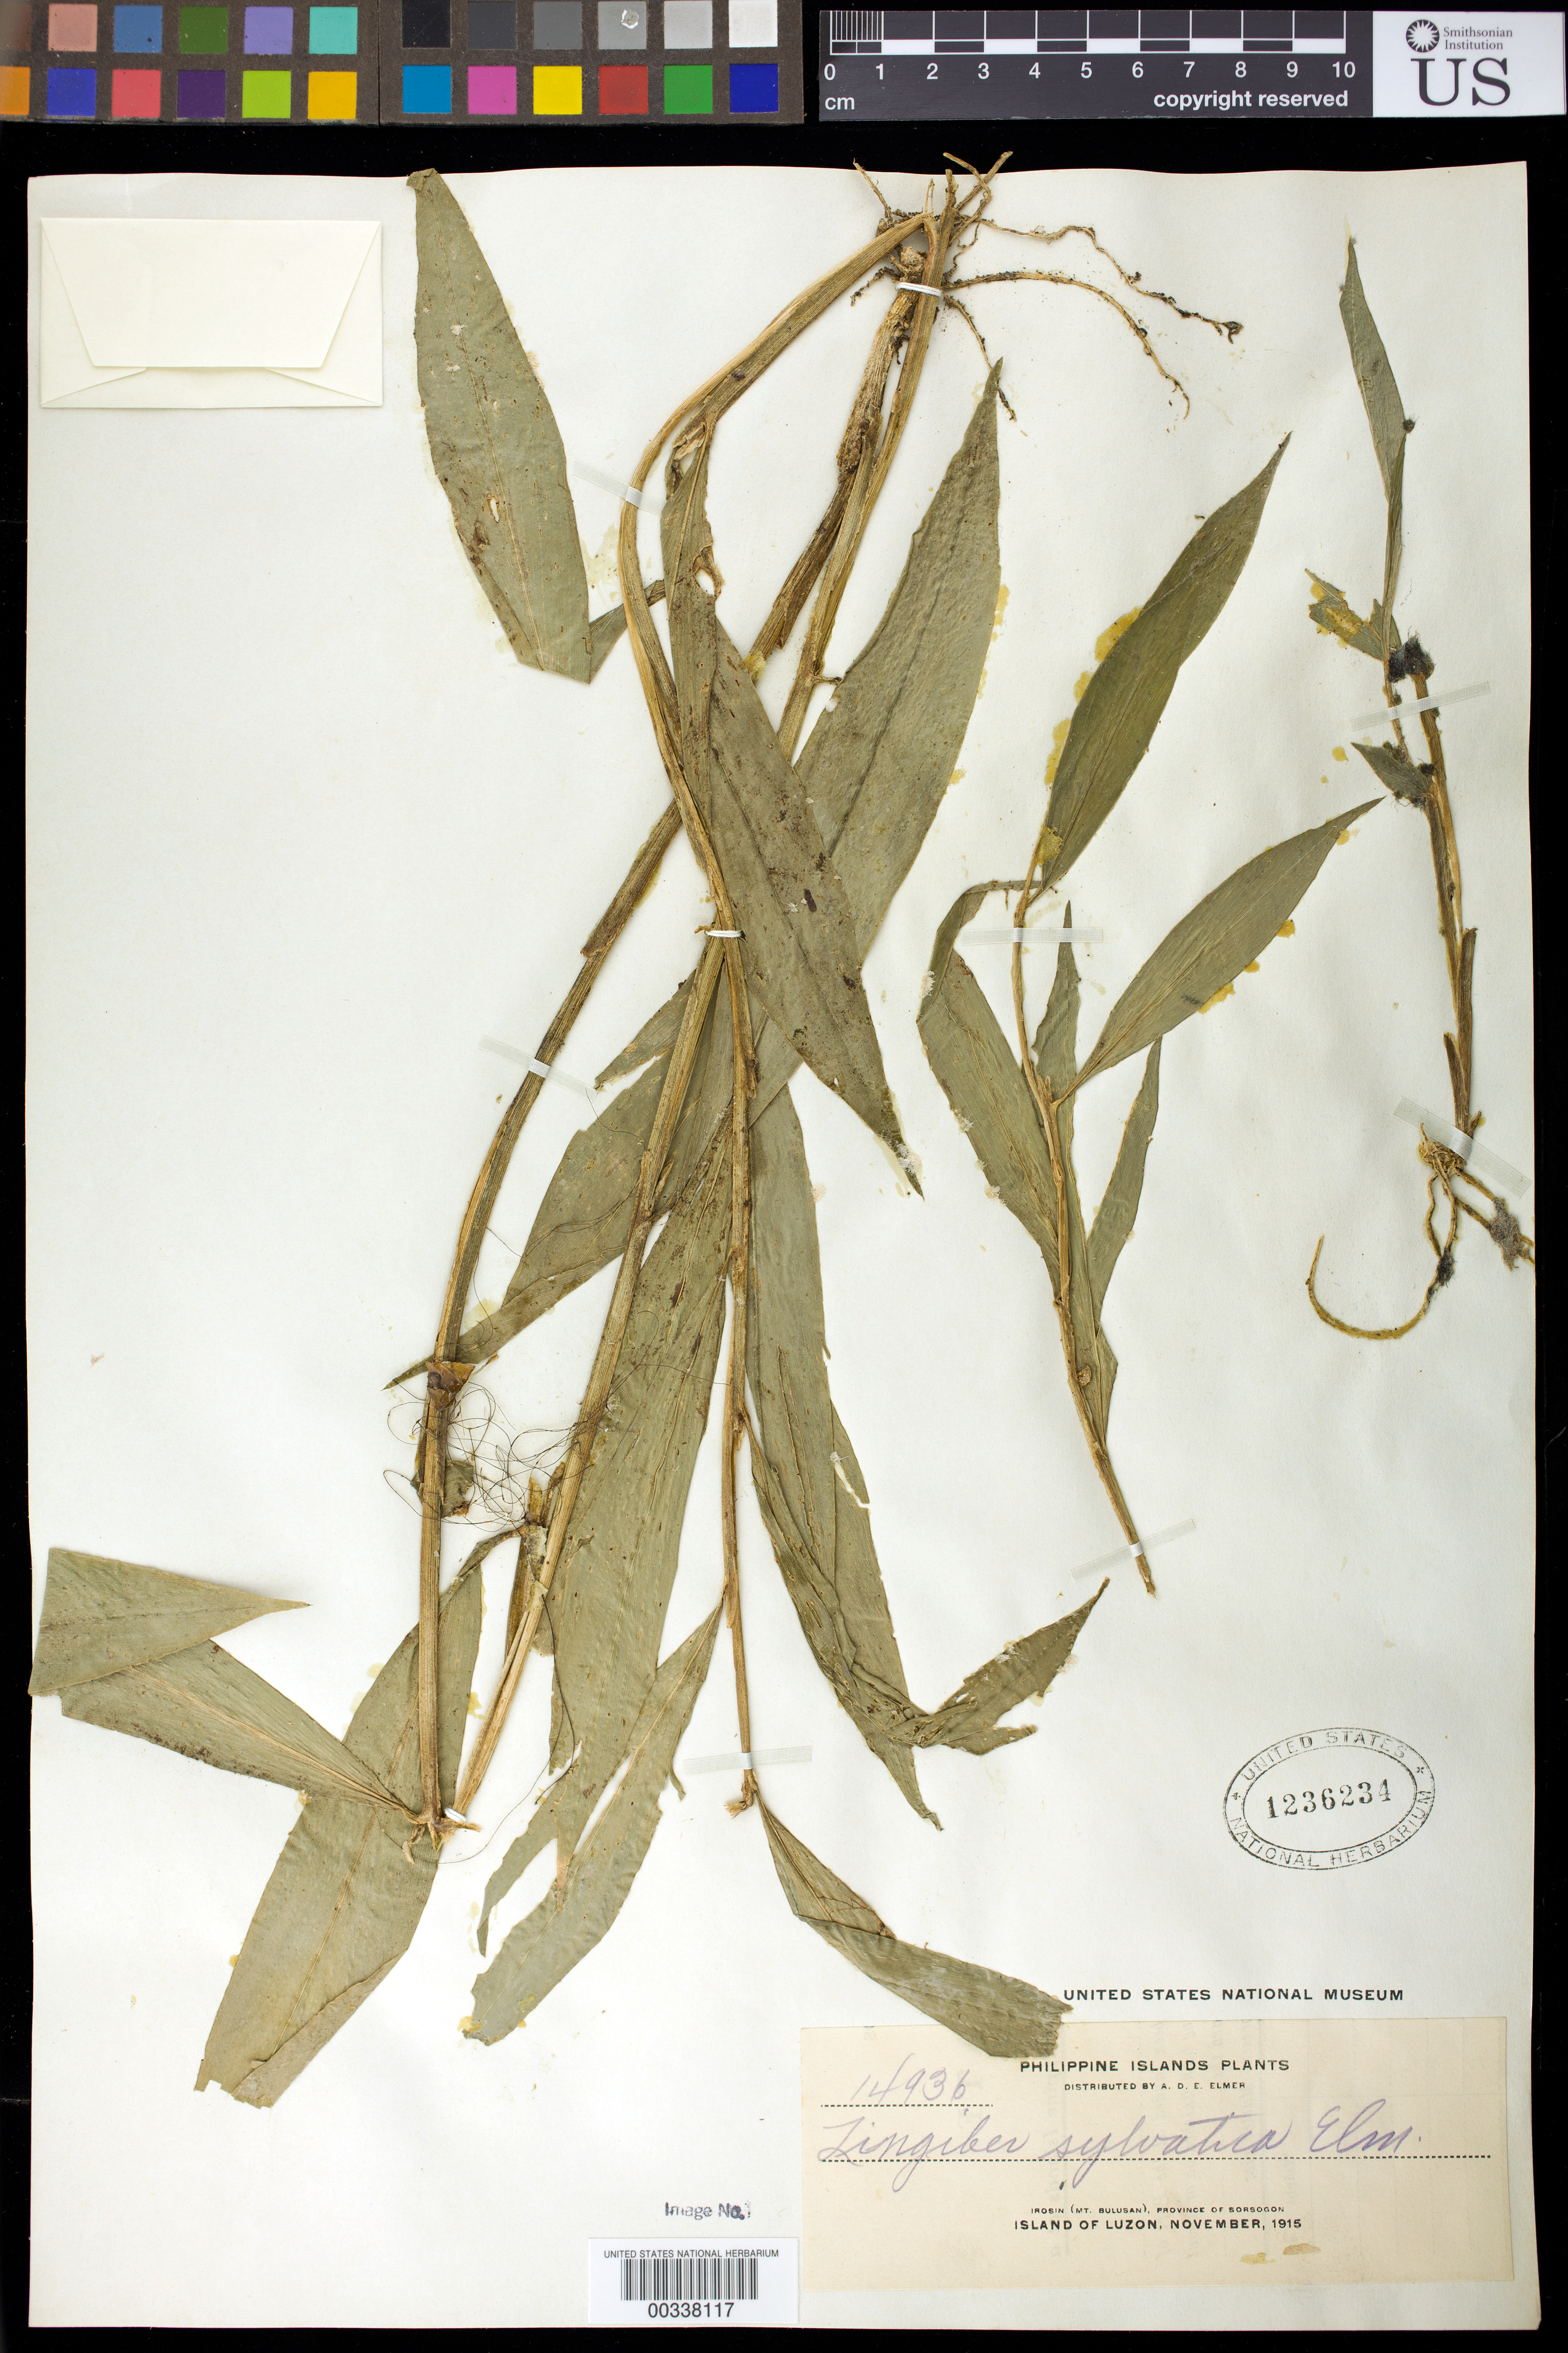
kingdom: Plantae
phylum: Tracheophyta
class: Liliopsida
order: Zingiberales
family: Zingiberaceae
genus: Zingiber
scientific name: Zingiber sylvaticum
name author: Elmer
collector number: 14936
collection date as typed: Nov 1915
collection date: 1915-11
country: Philippines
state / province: Bicol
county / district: Sorsogon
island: Luzon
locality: Irosin (Mt. Bulusan)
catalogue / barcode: US 1236234